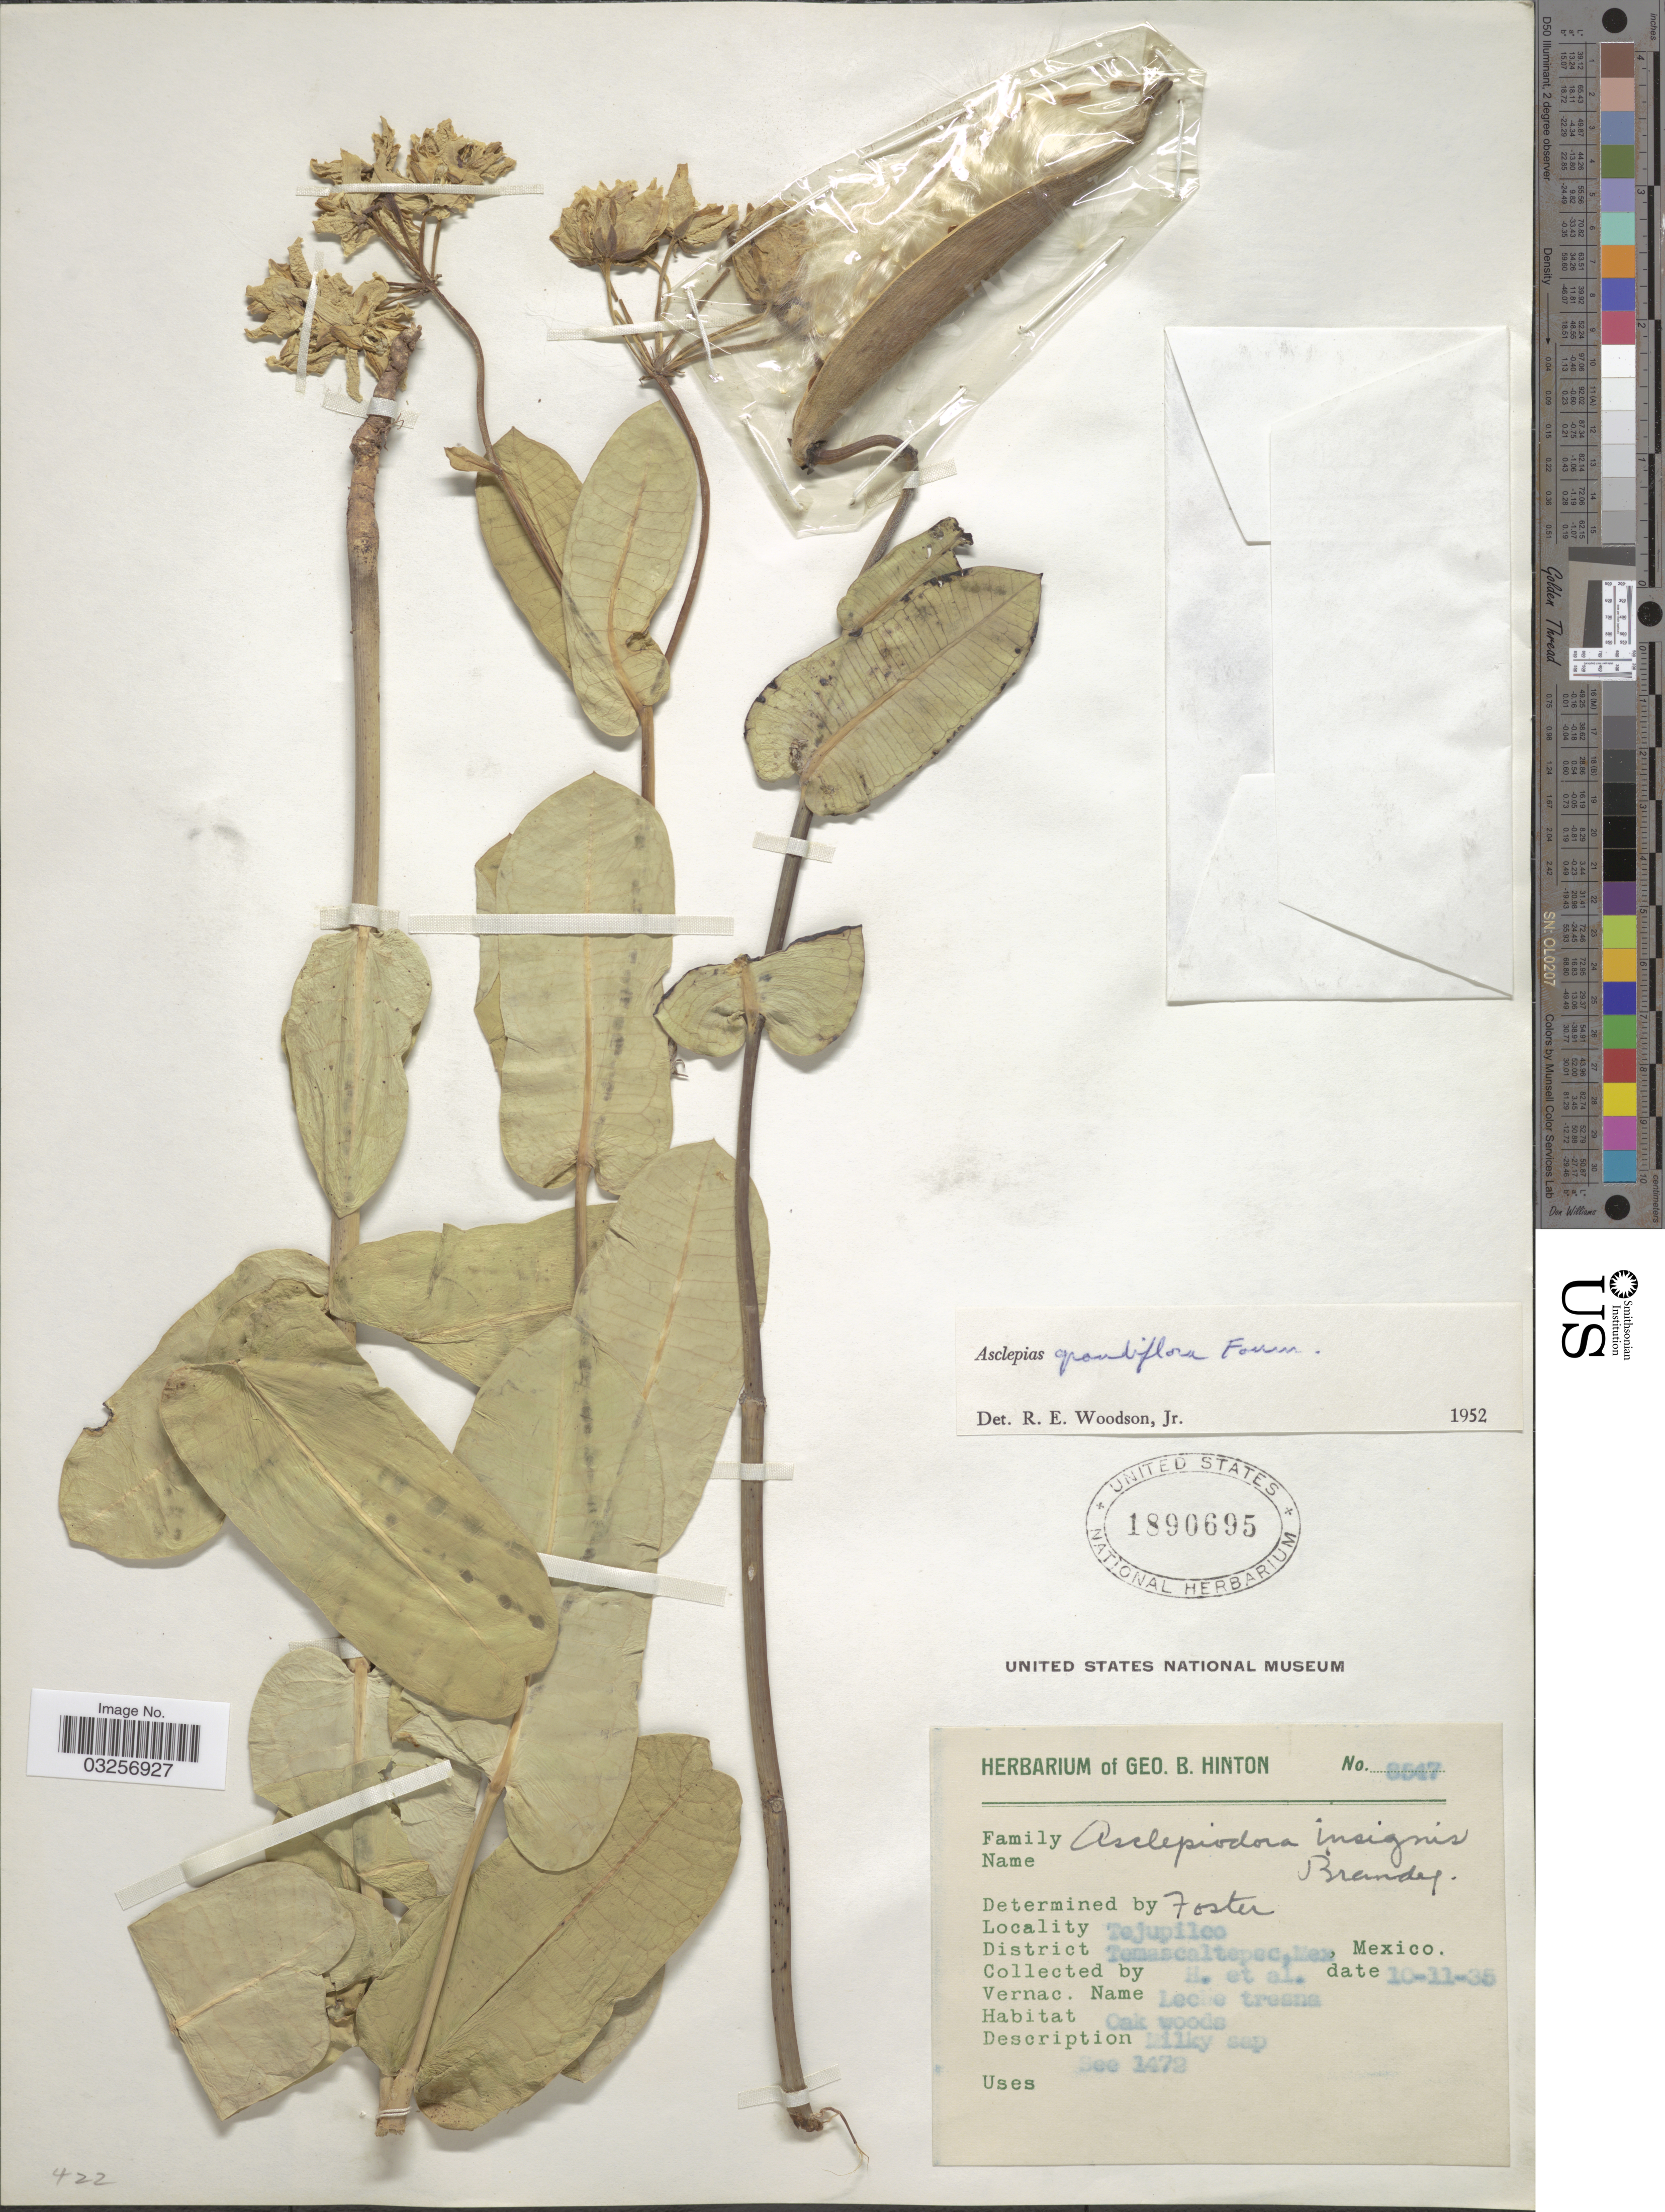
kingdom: Plantae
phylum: Tracheophyta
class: Magnoliopsida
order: Gentianales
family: Apocynaceae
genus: Asclepias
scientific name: Asclepias grandiflora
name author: L. f.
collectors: G. B. Hinton & et al.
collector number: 8547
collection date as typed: Transcribed d/m/y: 10/11/35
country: Mexico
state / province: México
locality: Tejupilco. District Temascaltepec.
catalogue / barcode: US 1890695